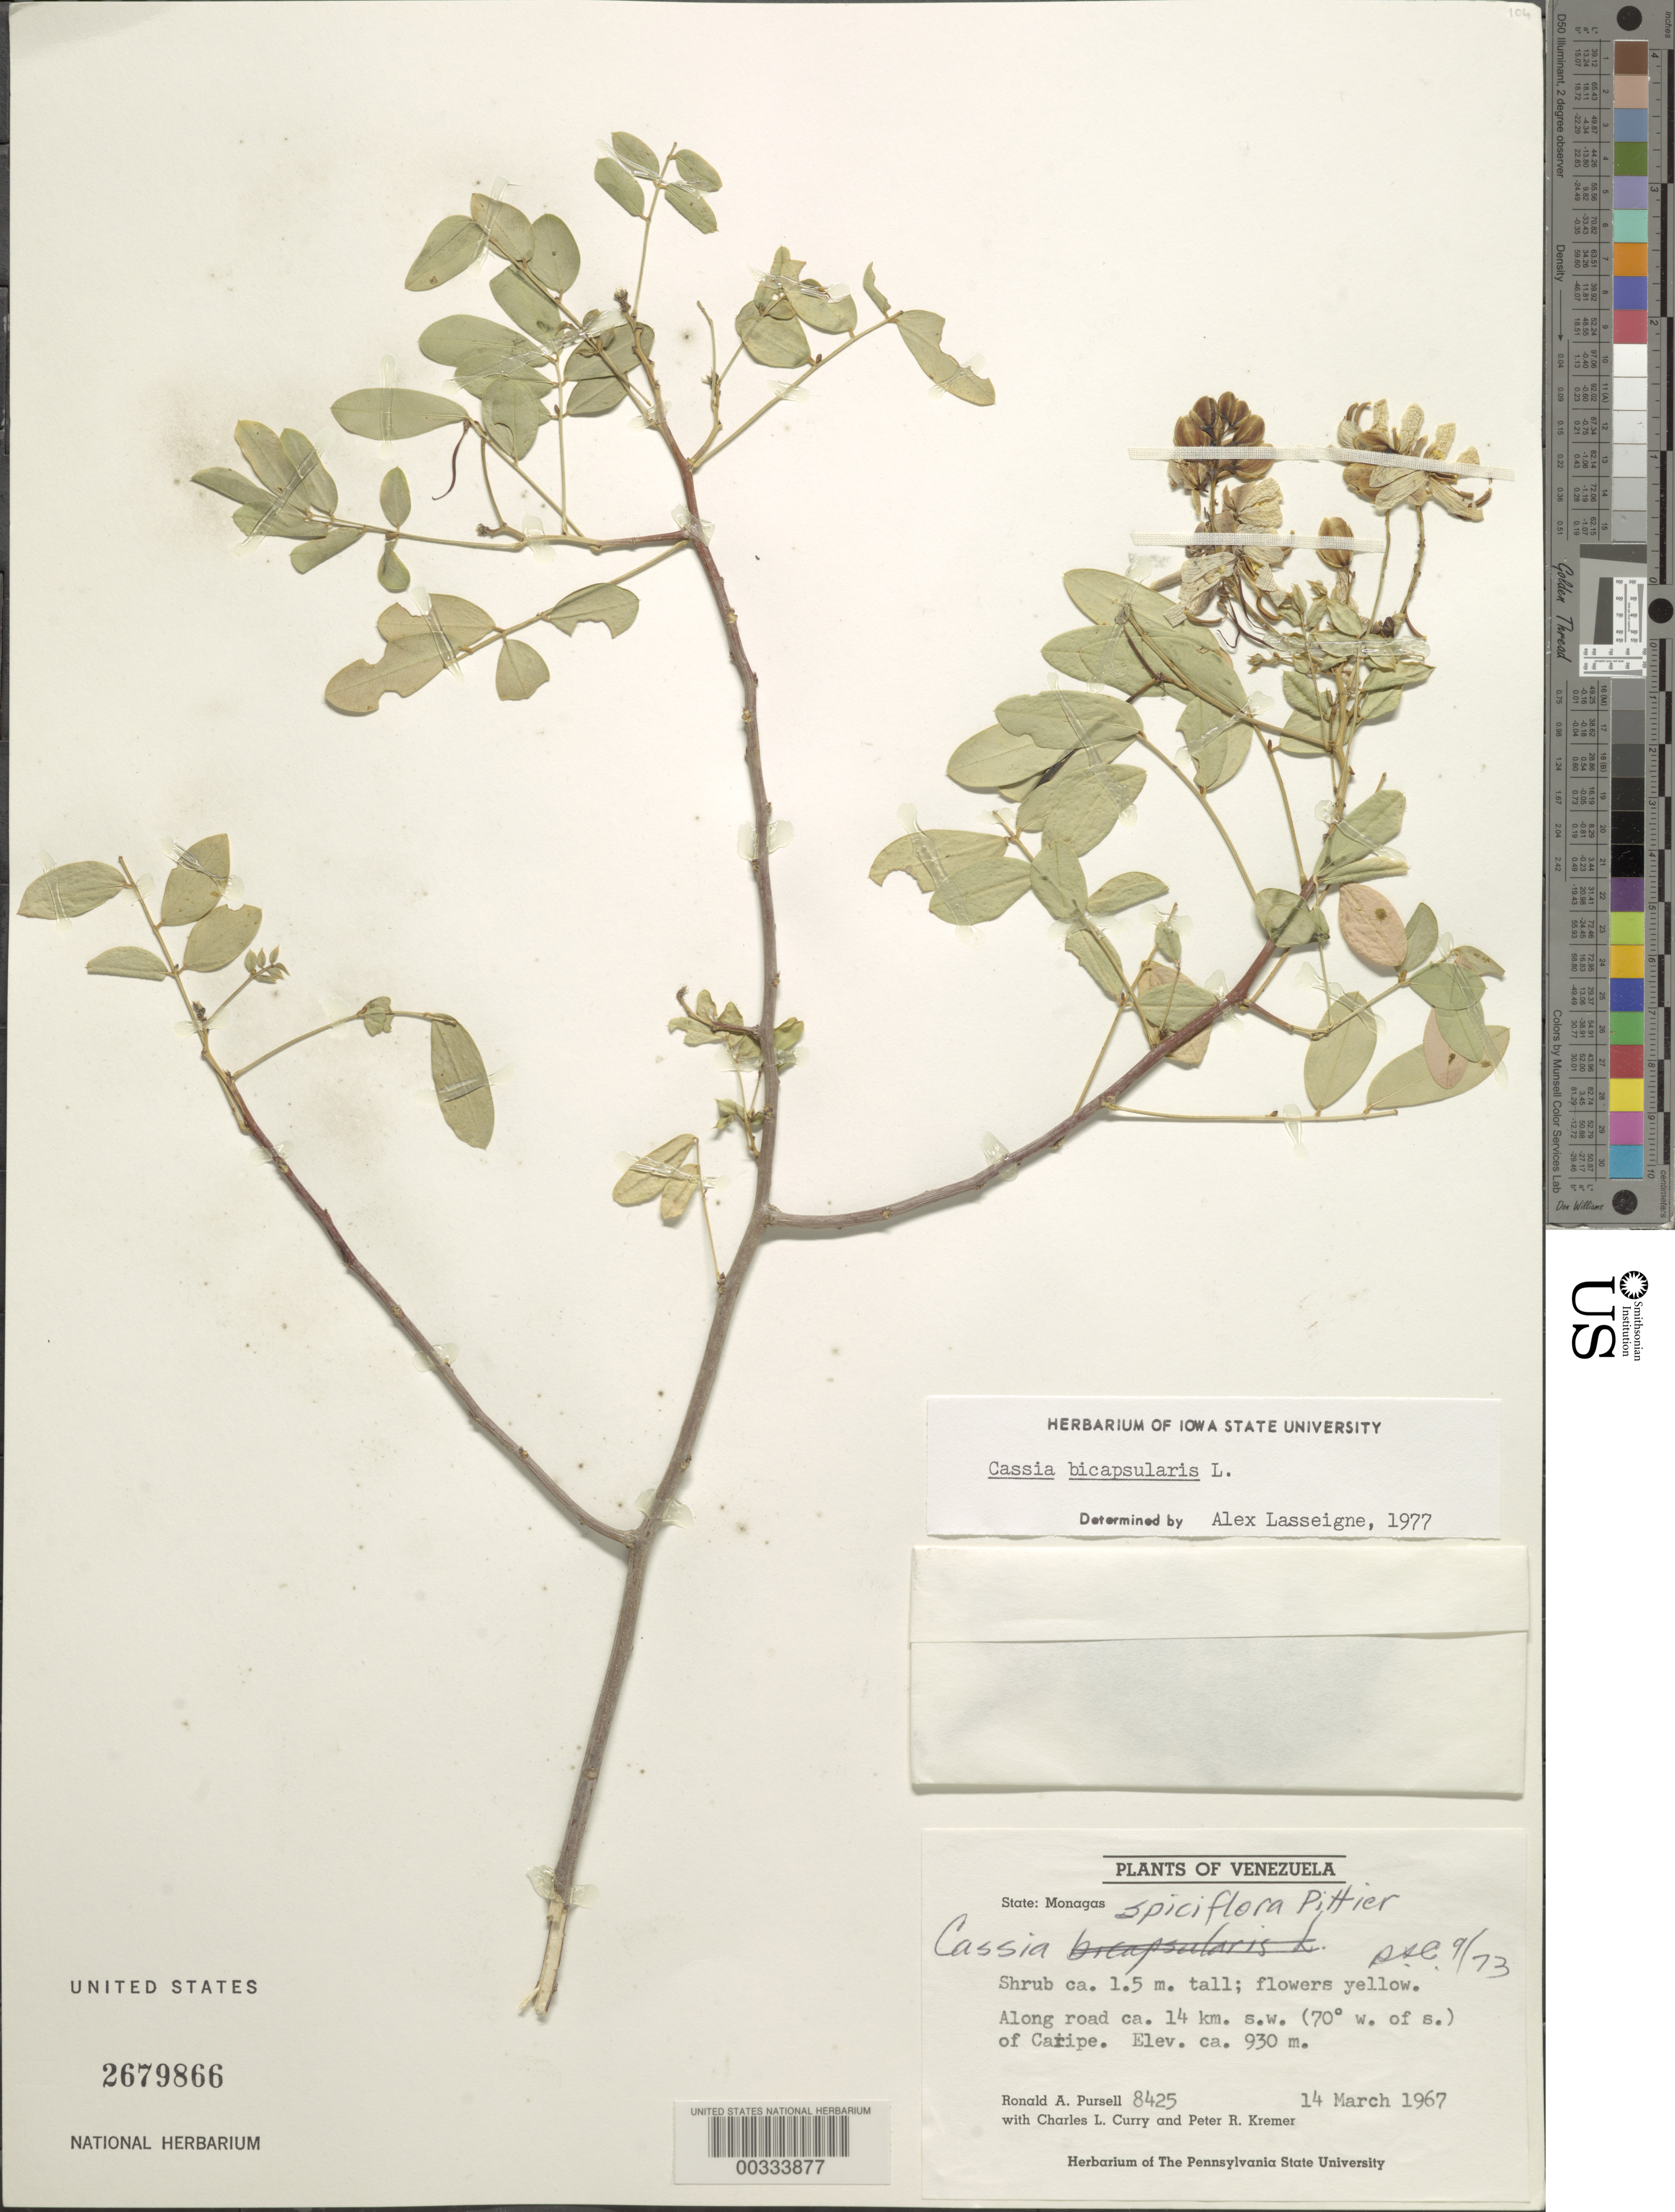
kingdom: Plantae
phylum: Tracheophyta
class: Magnoliopsida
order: Fabales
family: Fabaceae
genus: Senna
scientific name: Senna bicapsularis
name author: (L.) Roxb.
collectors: R. A. Pursell, C. L. Curry & P. R. Kremer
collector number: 8425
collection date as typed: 14 Mar 1967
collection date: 1967-03-14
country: Venezuela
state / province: Monagas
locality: Along road ca 14 km sw of caripebara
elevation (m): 930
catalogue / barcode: US 2679866